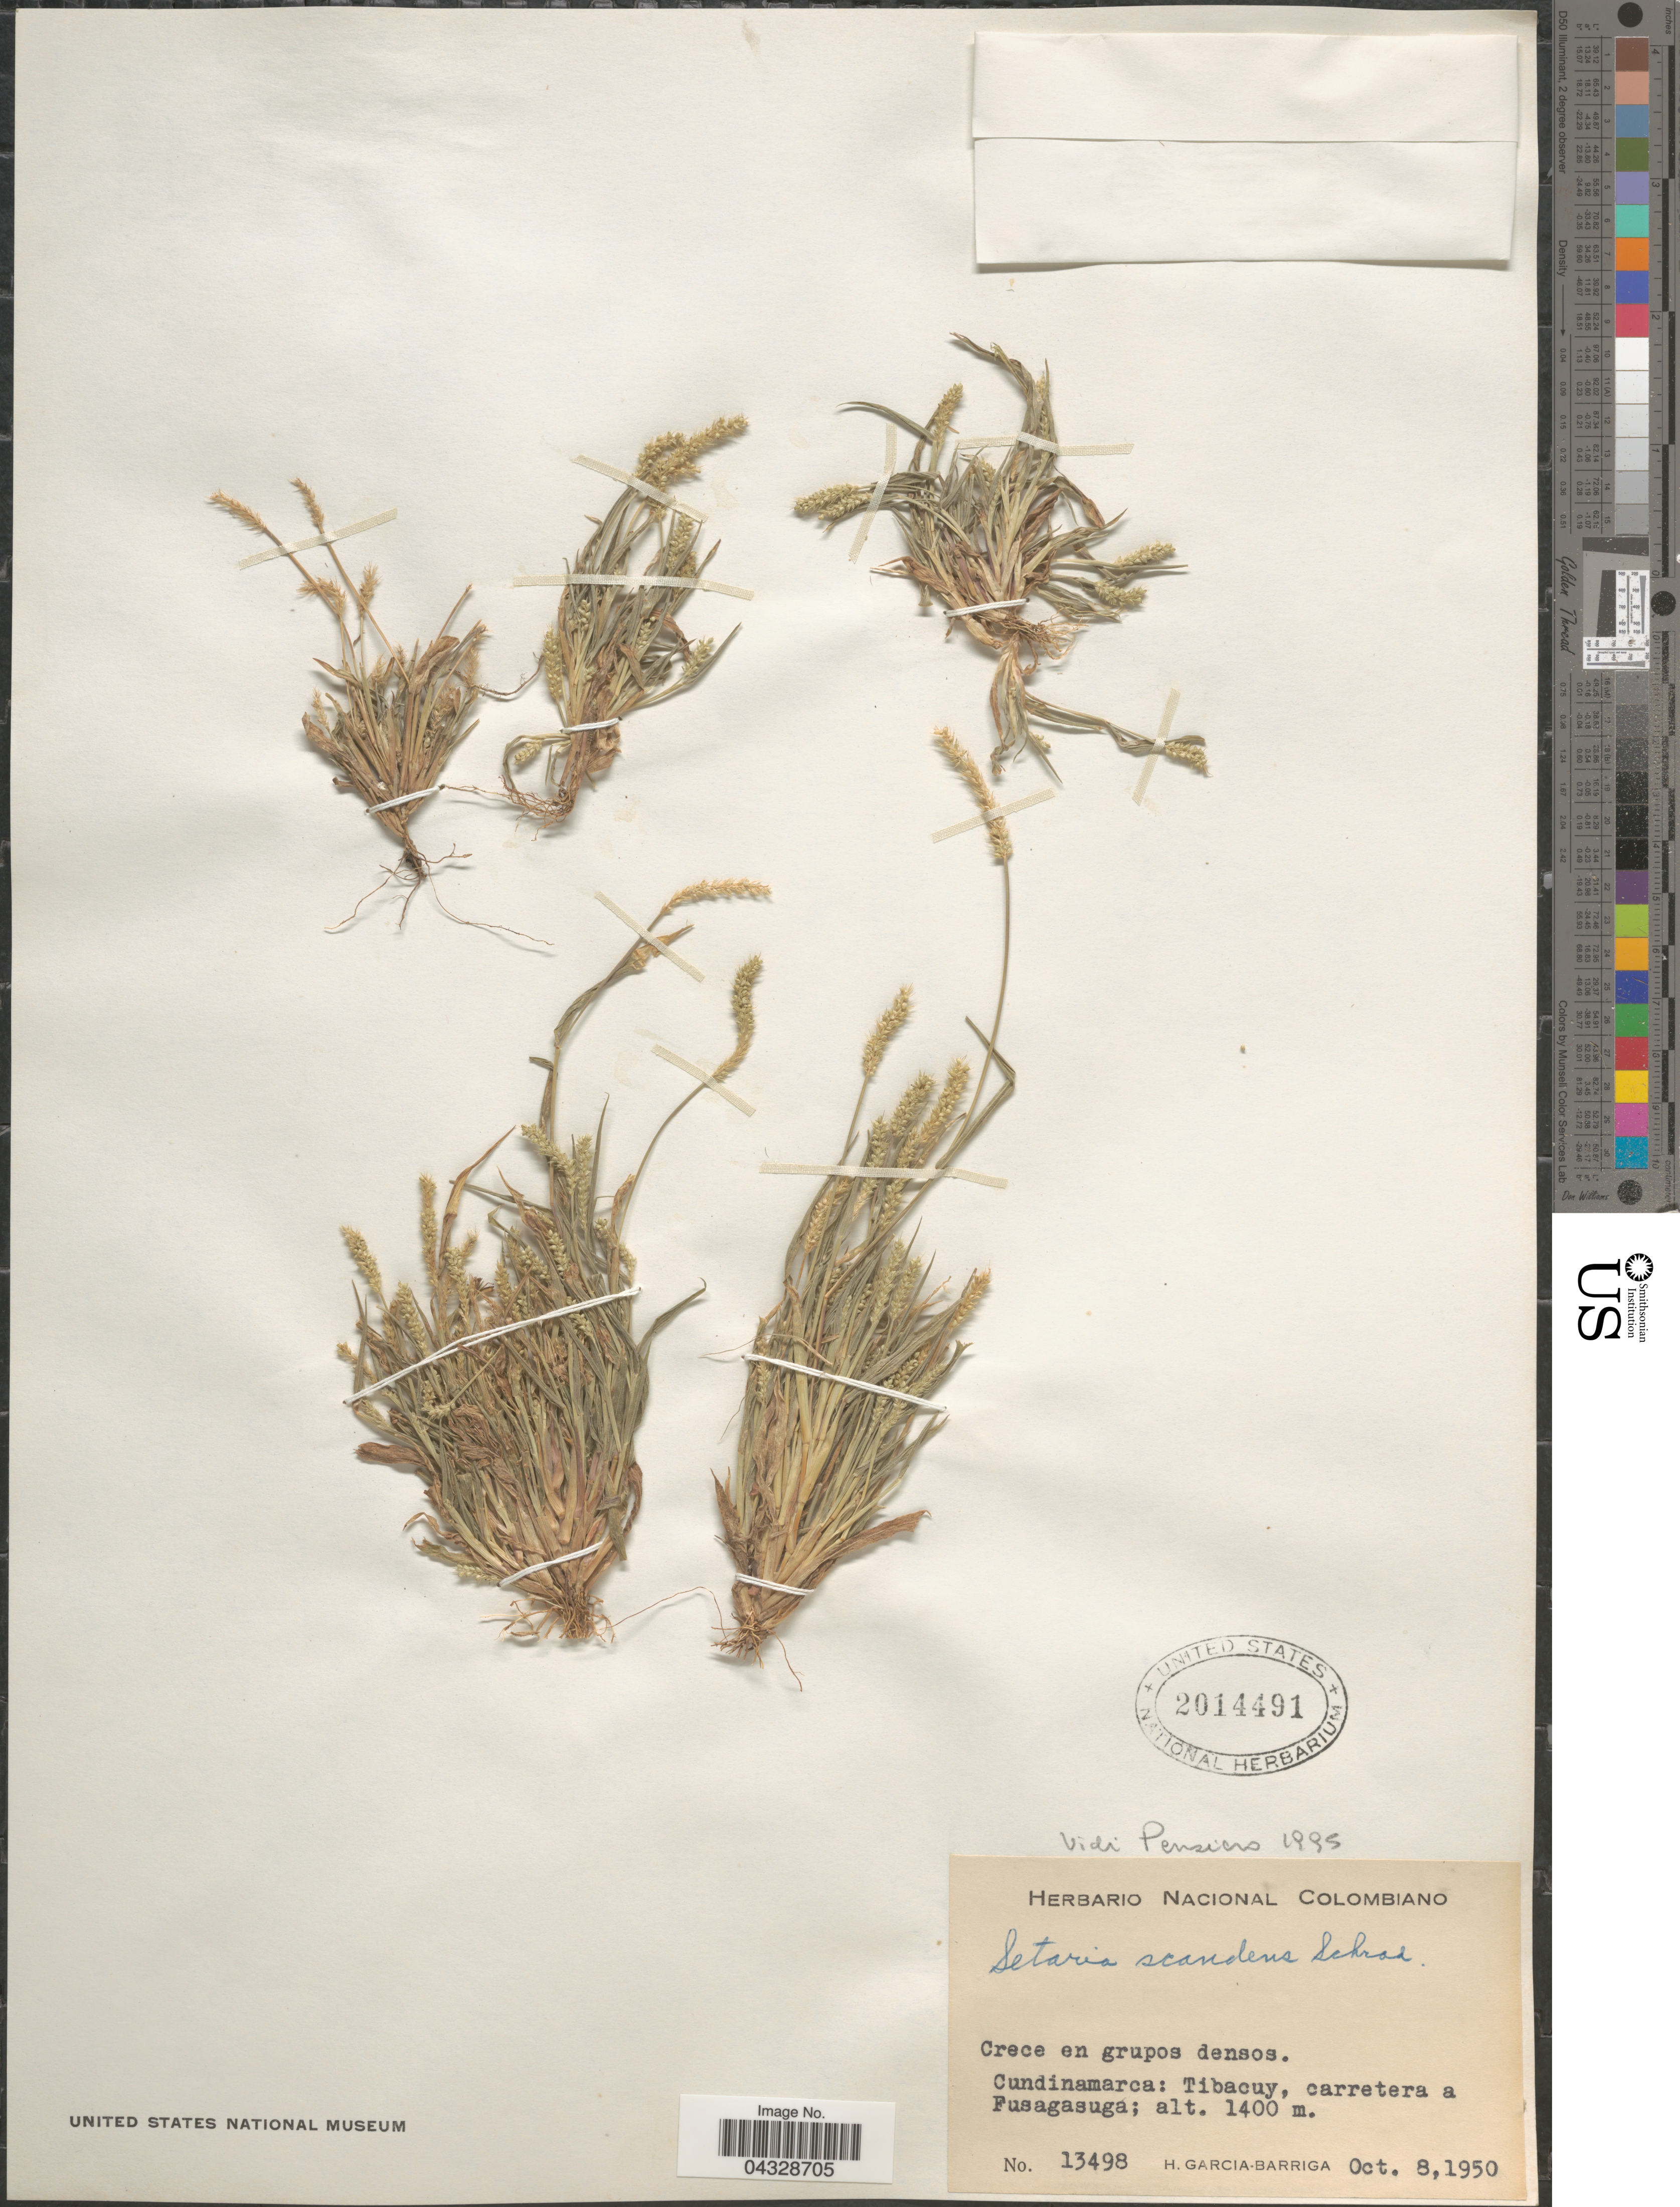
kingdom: Plantae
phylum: Tracheophyta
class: Liliopsida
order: Poales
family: Poaceae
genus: Setaria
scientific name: Setaria scandens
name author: Schrad. ex Schult.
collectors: H. García Barriga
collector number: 13498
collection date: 1950-10-08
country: Colombia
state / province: Cundinamarca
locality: Tibacuy, carretera a Fusagasuga.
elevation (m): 1400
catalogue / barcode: US 2014491